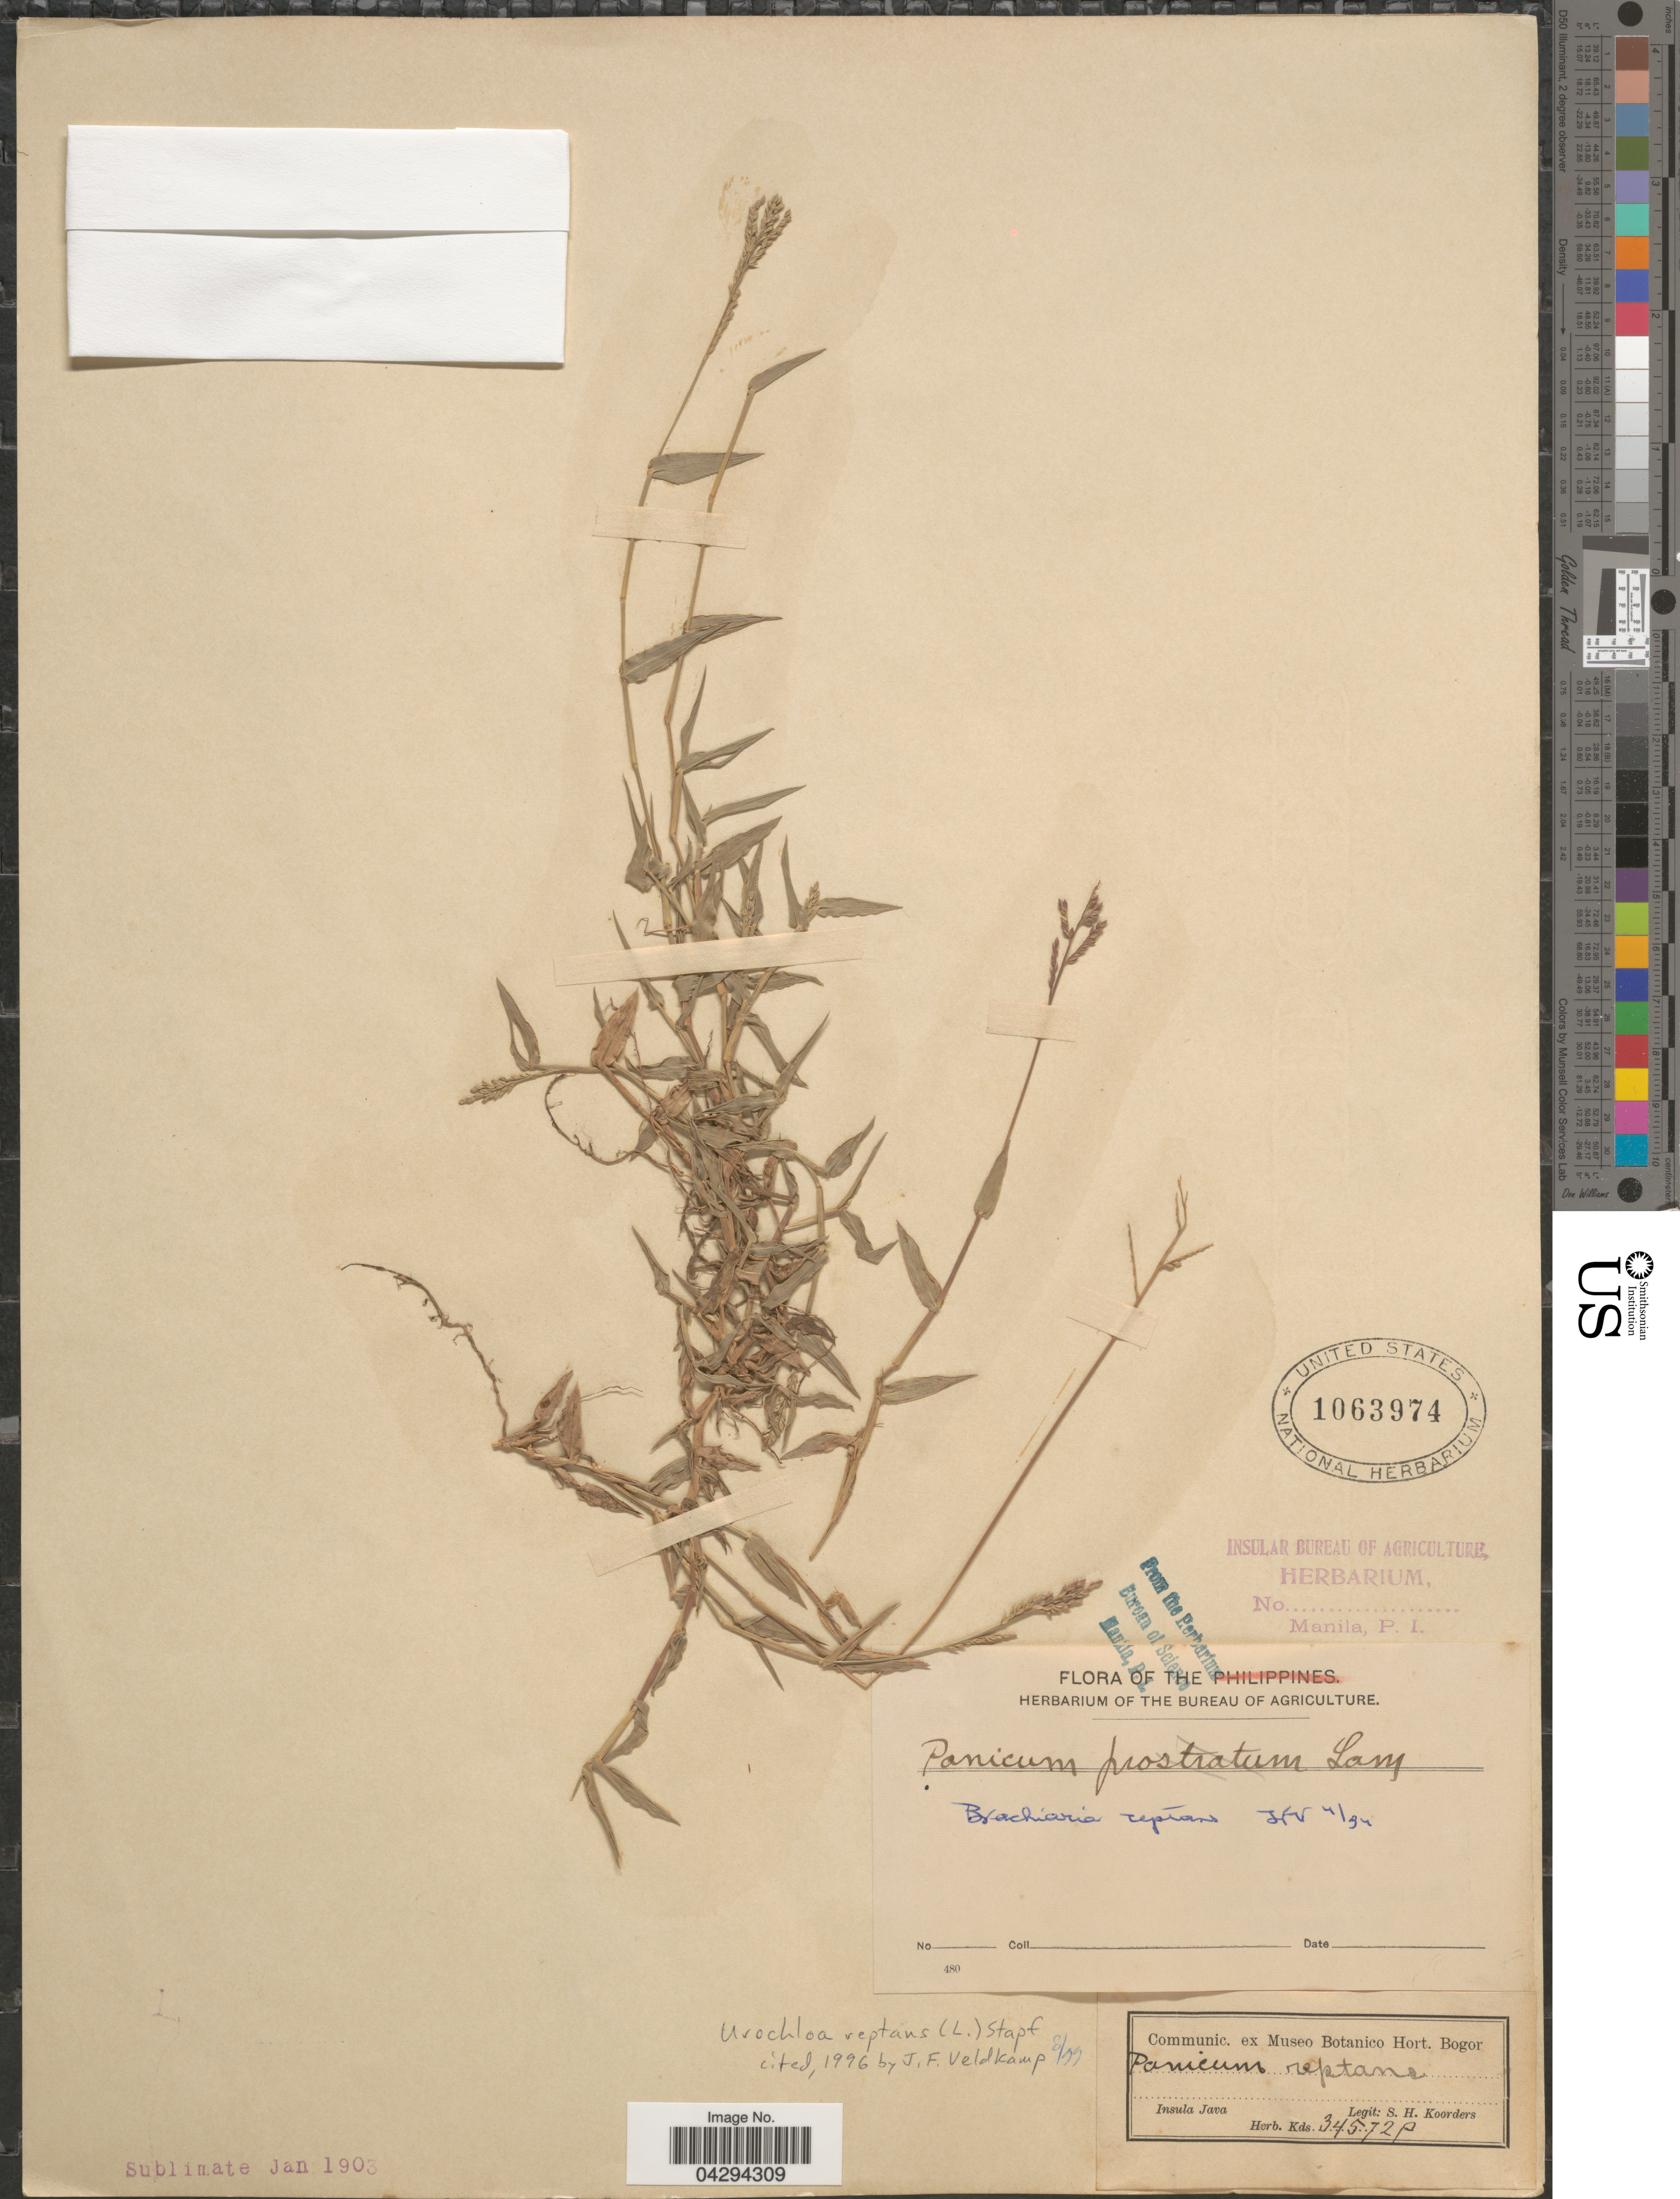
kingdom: Plantae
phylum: Tracheophyta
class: Liliopsida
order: Poales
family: Poaceae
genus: Urochloa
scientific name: Urochloa reptans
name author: (L.) Stapf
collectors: S. H. Koorders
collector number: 34572P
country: Indonesia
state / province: Java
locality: Insula Java.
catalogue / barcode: US 1063974